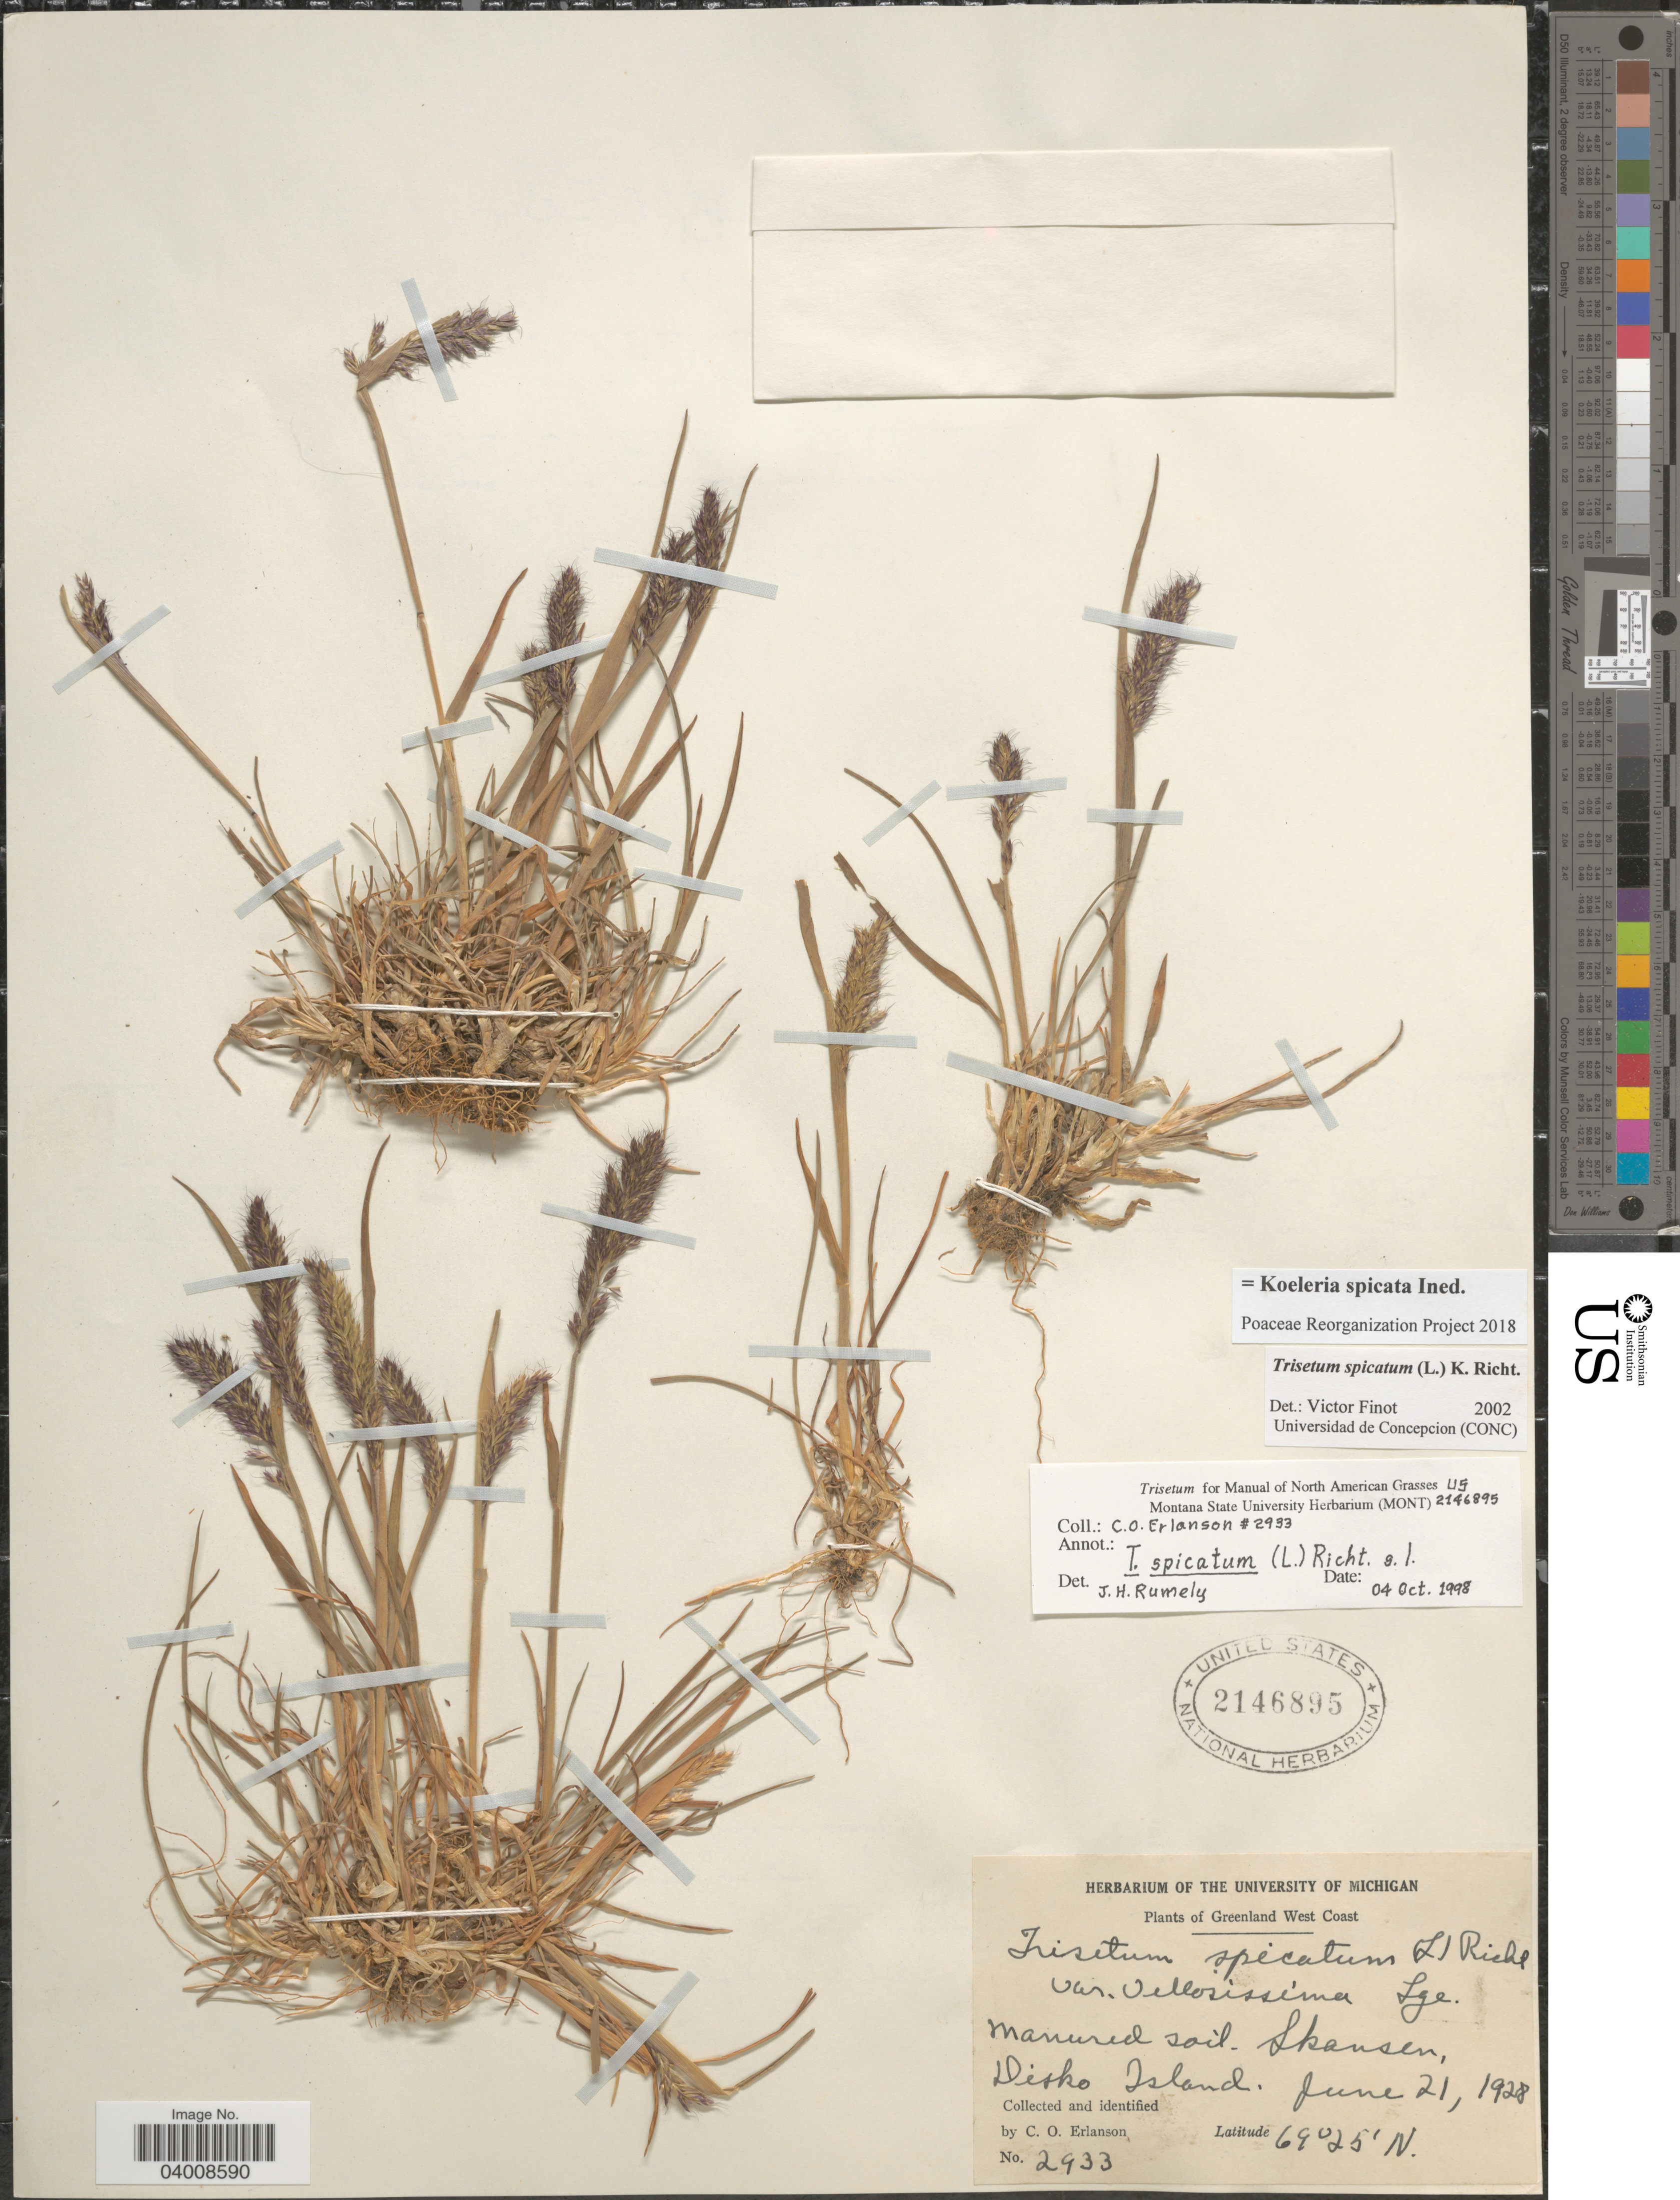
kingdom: Plantae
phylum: Tracheophyta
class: Liliopsida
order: Poales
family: Poaceae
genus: Koeleria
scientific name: Koeleria spicata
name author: (L.) Barberá et al.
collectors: C. O. Erlanson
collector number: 2933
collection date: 1928-06-21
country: Greenland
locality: Greenland West Coast. Skansen, Disko Island.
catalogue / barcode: US 2146895